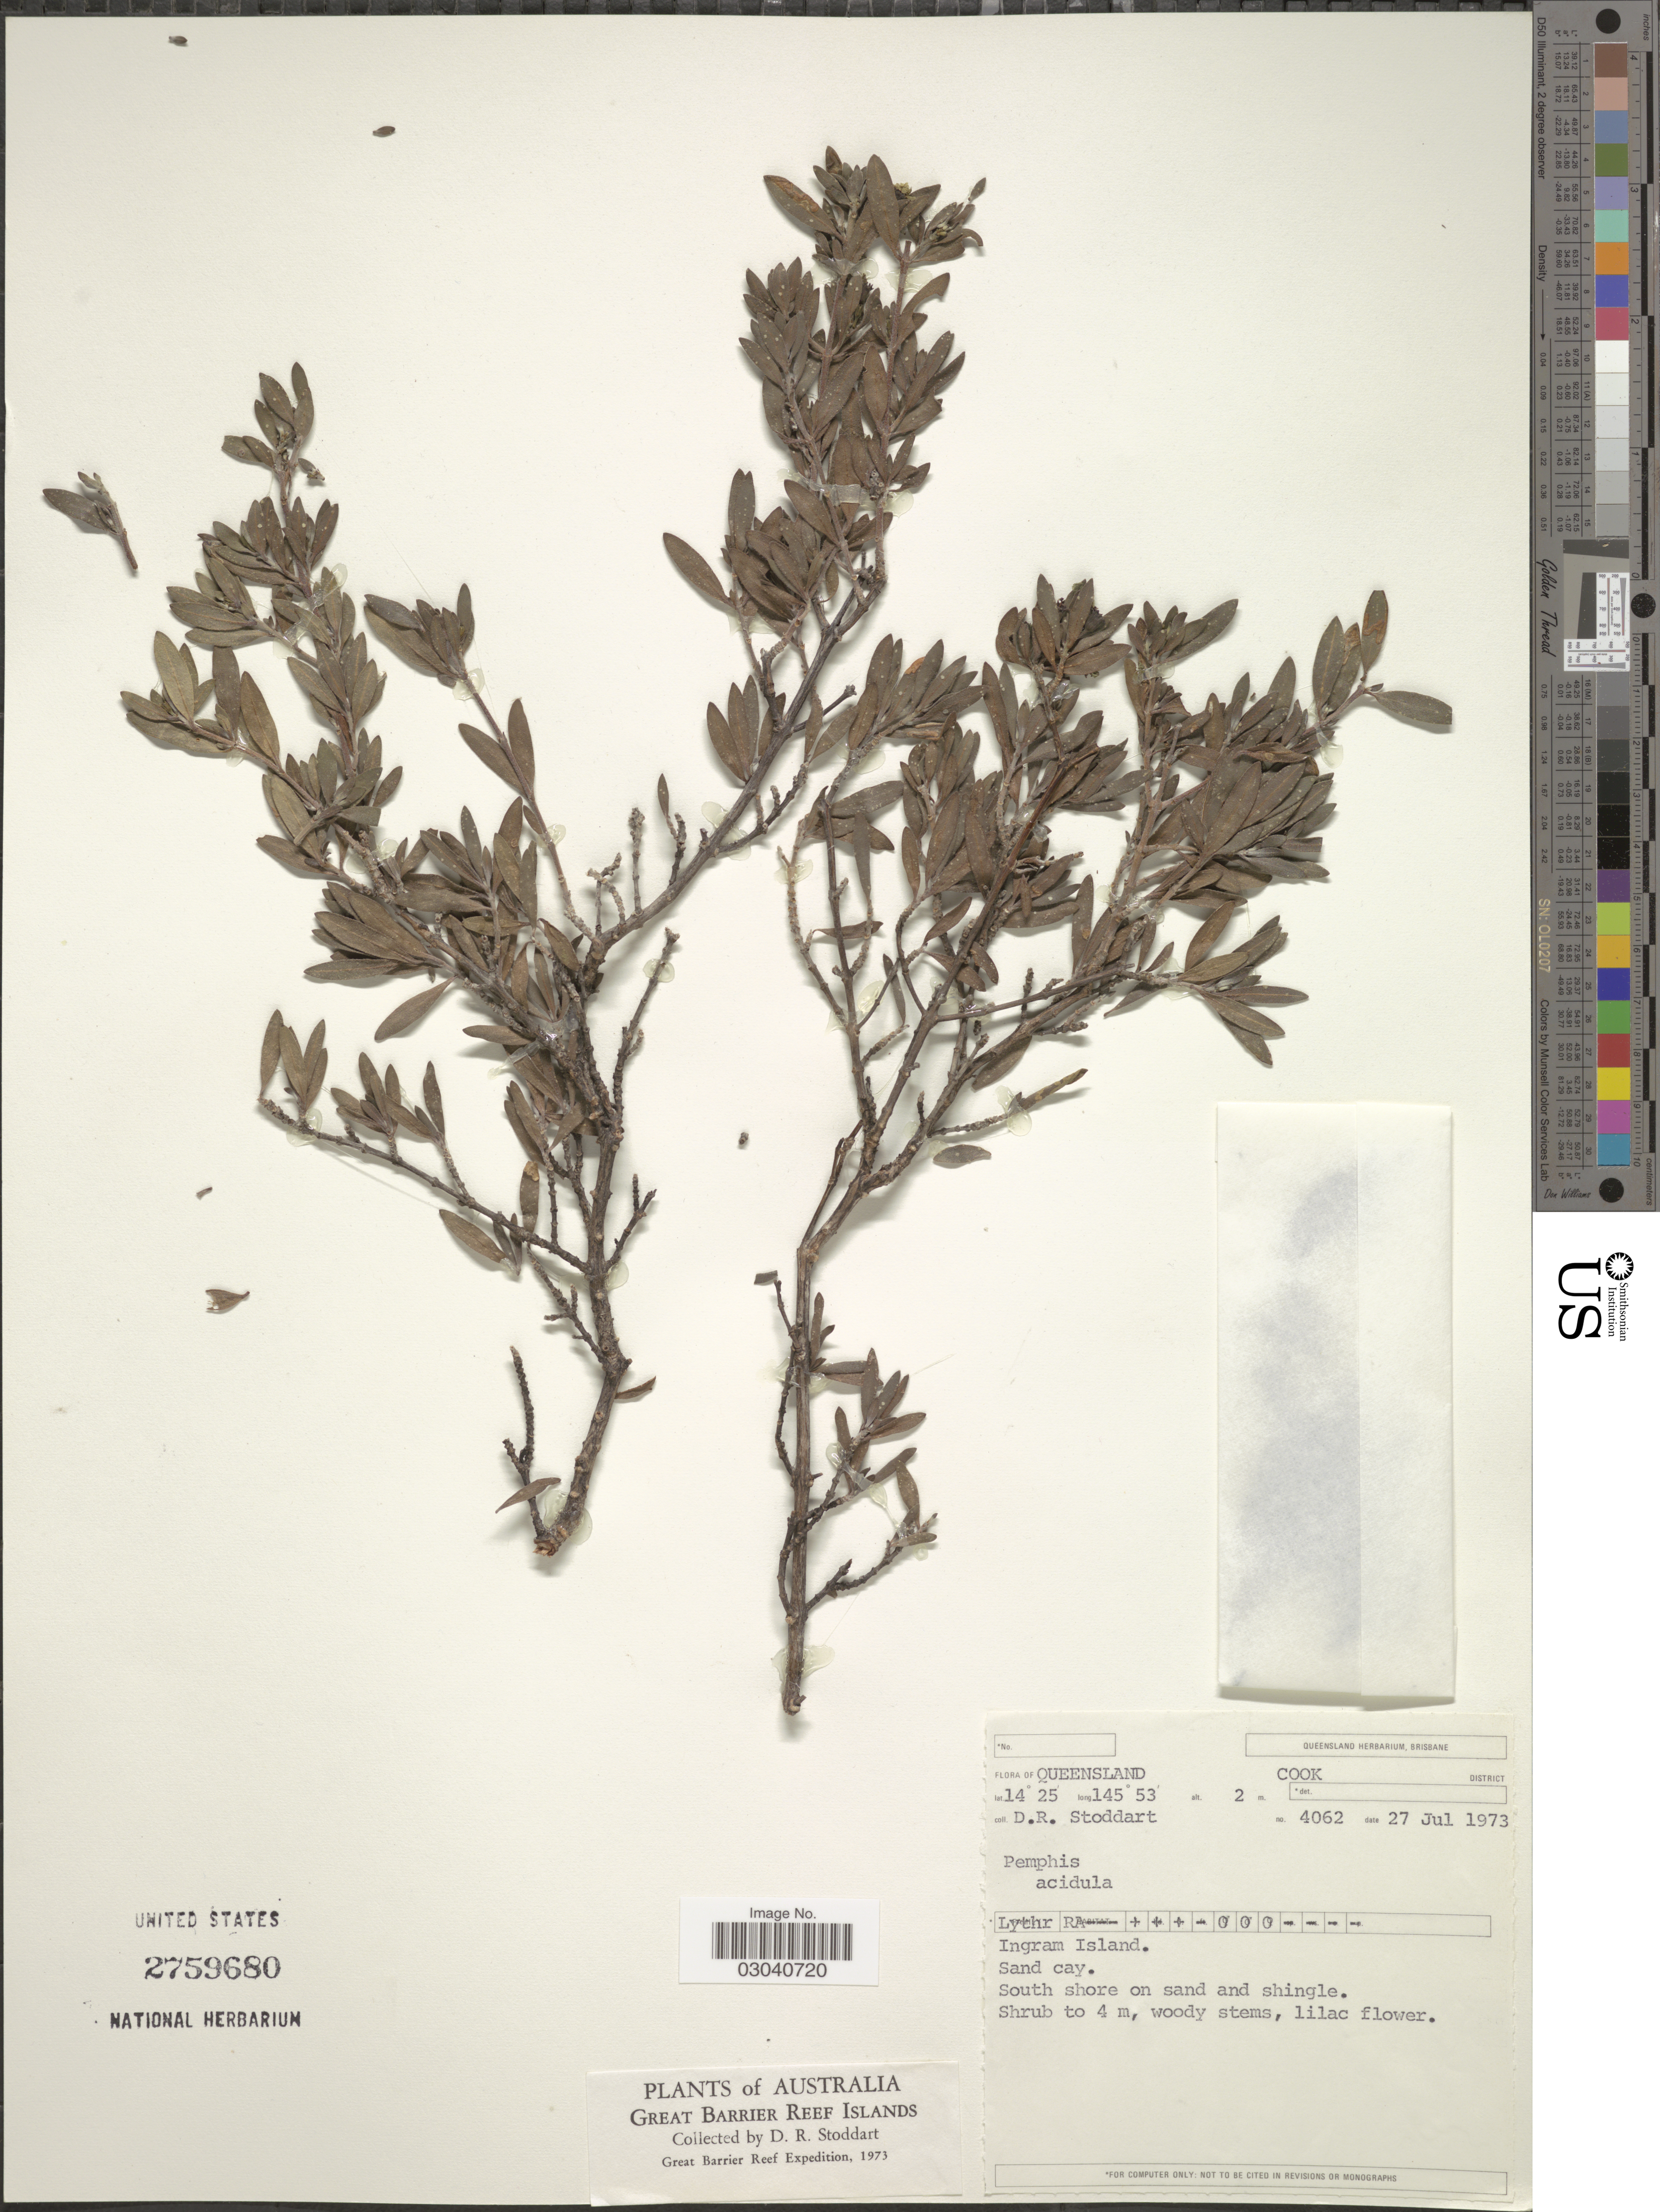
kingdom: Plantae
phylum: Tracheophyta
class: Magnoliopsida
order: Myrtales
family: Lythraceae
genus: Pemphis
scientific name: Pemphis acidula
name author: J.R. Forst. & G. Forst.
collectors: D. R. Stoddart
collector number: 4062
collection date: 1973-07-27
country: Australia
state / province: Queensland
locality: Great Barrier Reef Islands. Cook District. Ingram Island.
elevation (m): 2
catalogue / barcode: US 2759680